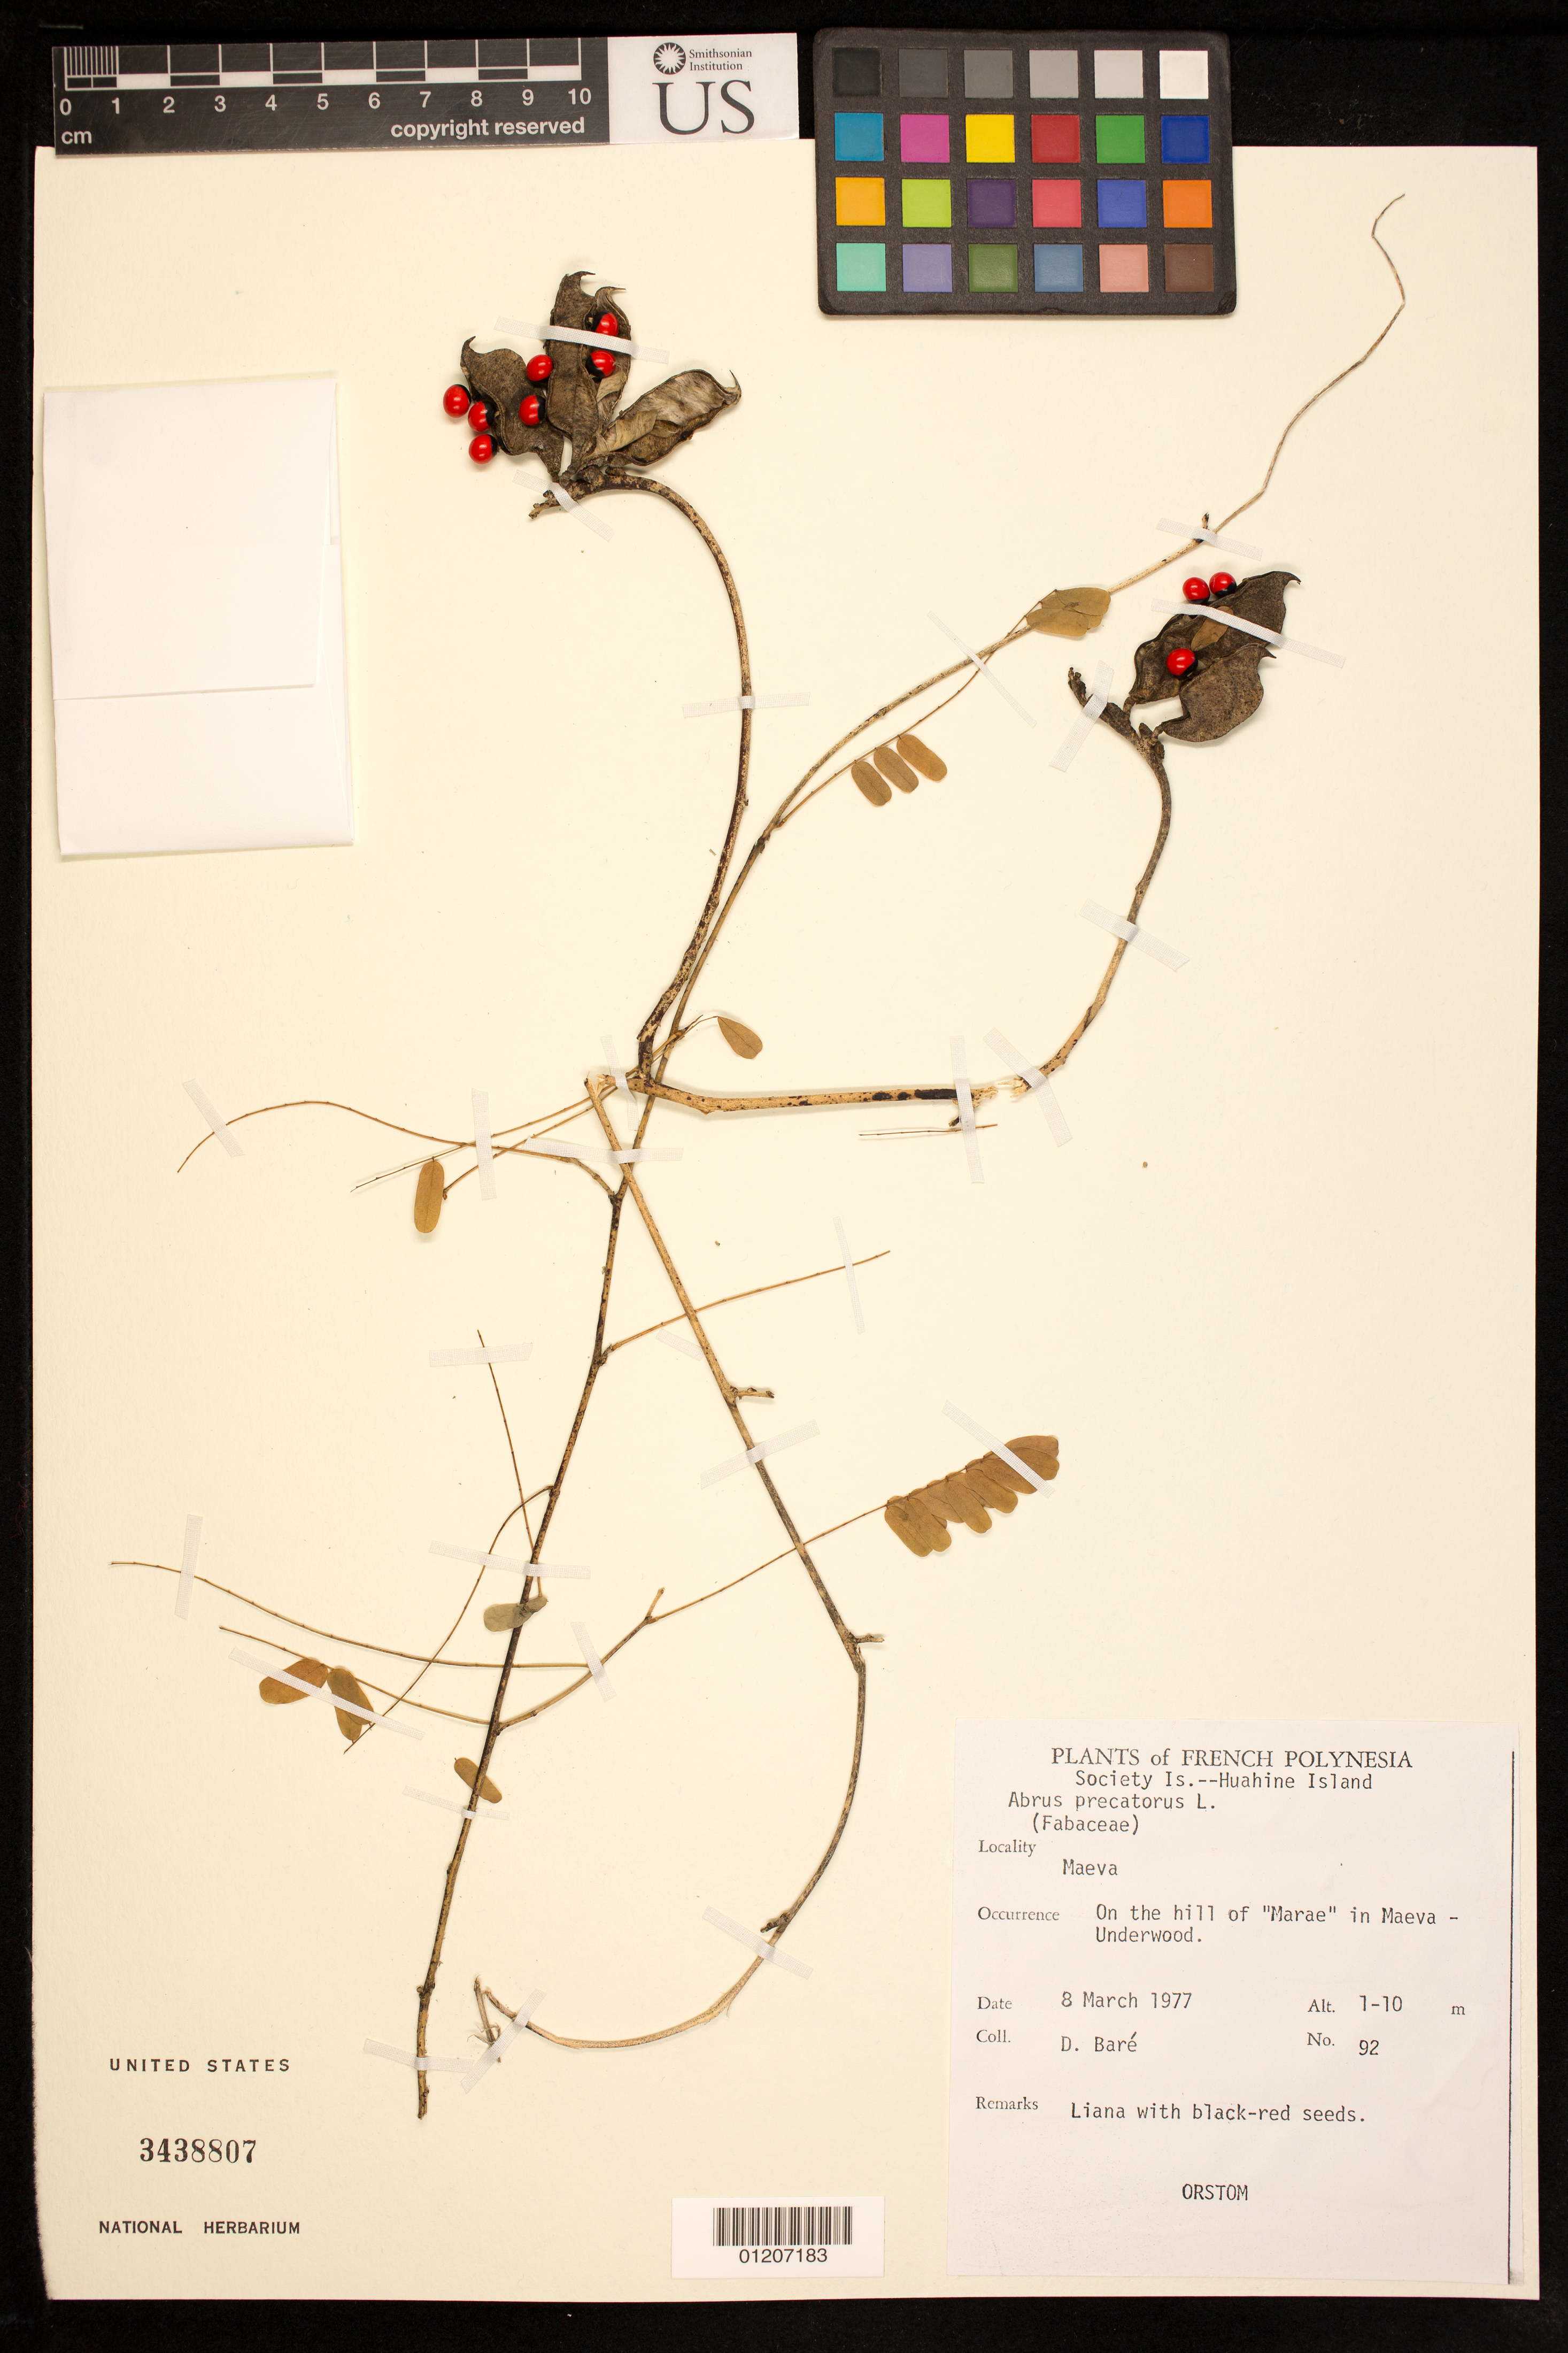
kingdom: Plantae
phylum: Tracheophyta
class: Magnoliopsida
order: Fabales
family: Fabaceae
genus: Abrus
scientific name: Abrus precatorius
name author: L.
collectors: D. Baré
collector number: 92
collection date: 1977-03-08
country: French Polynesia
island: Huahine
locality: On the hill of "Marae" in Maeva.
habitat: Underwood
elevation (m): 1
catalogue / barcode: US 3438807